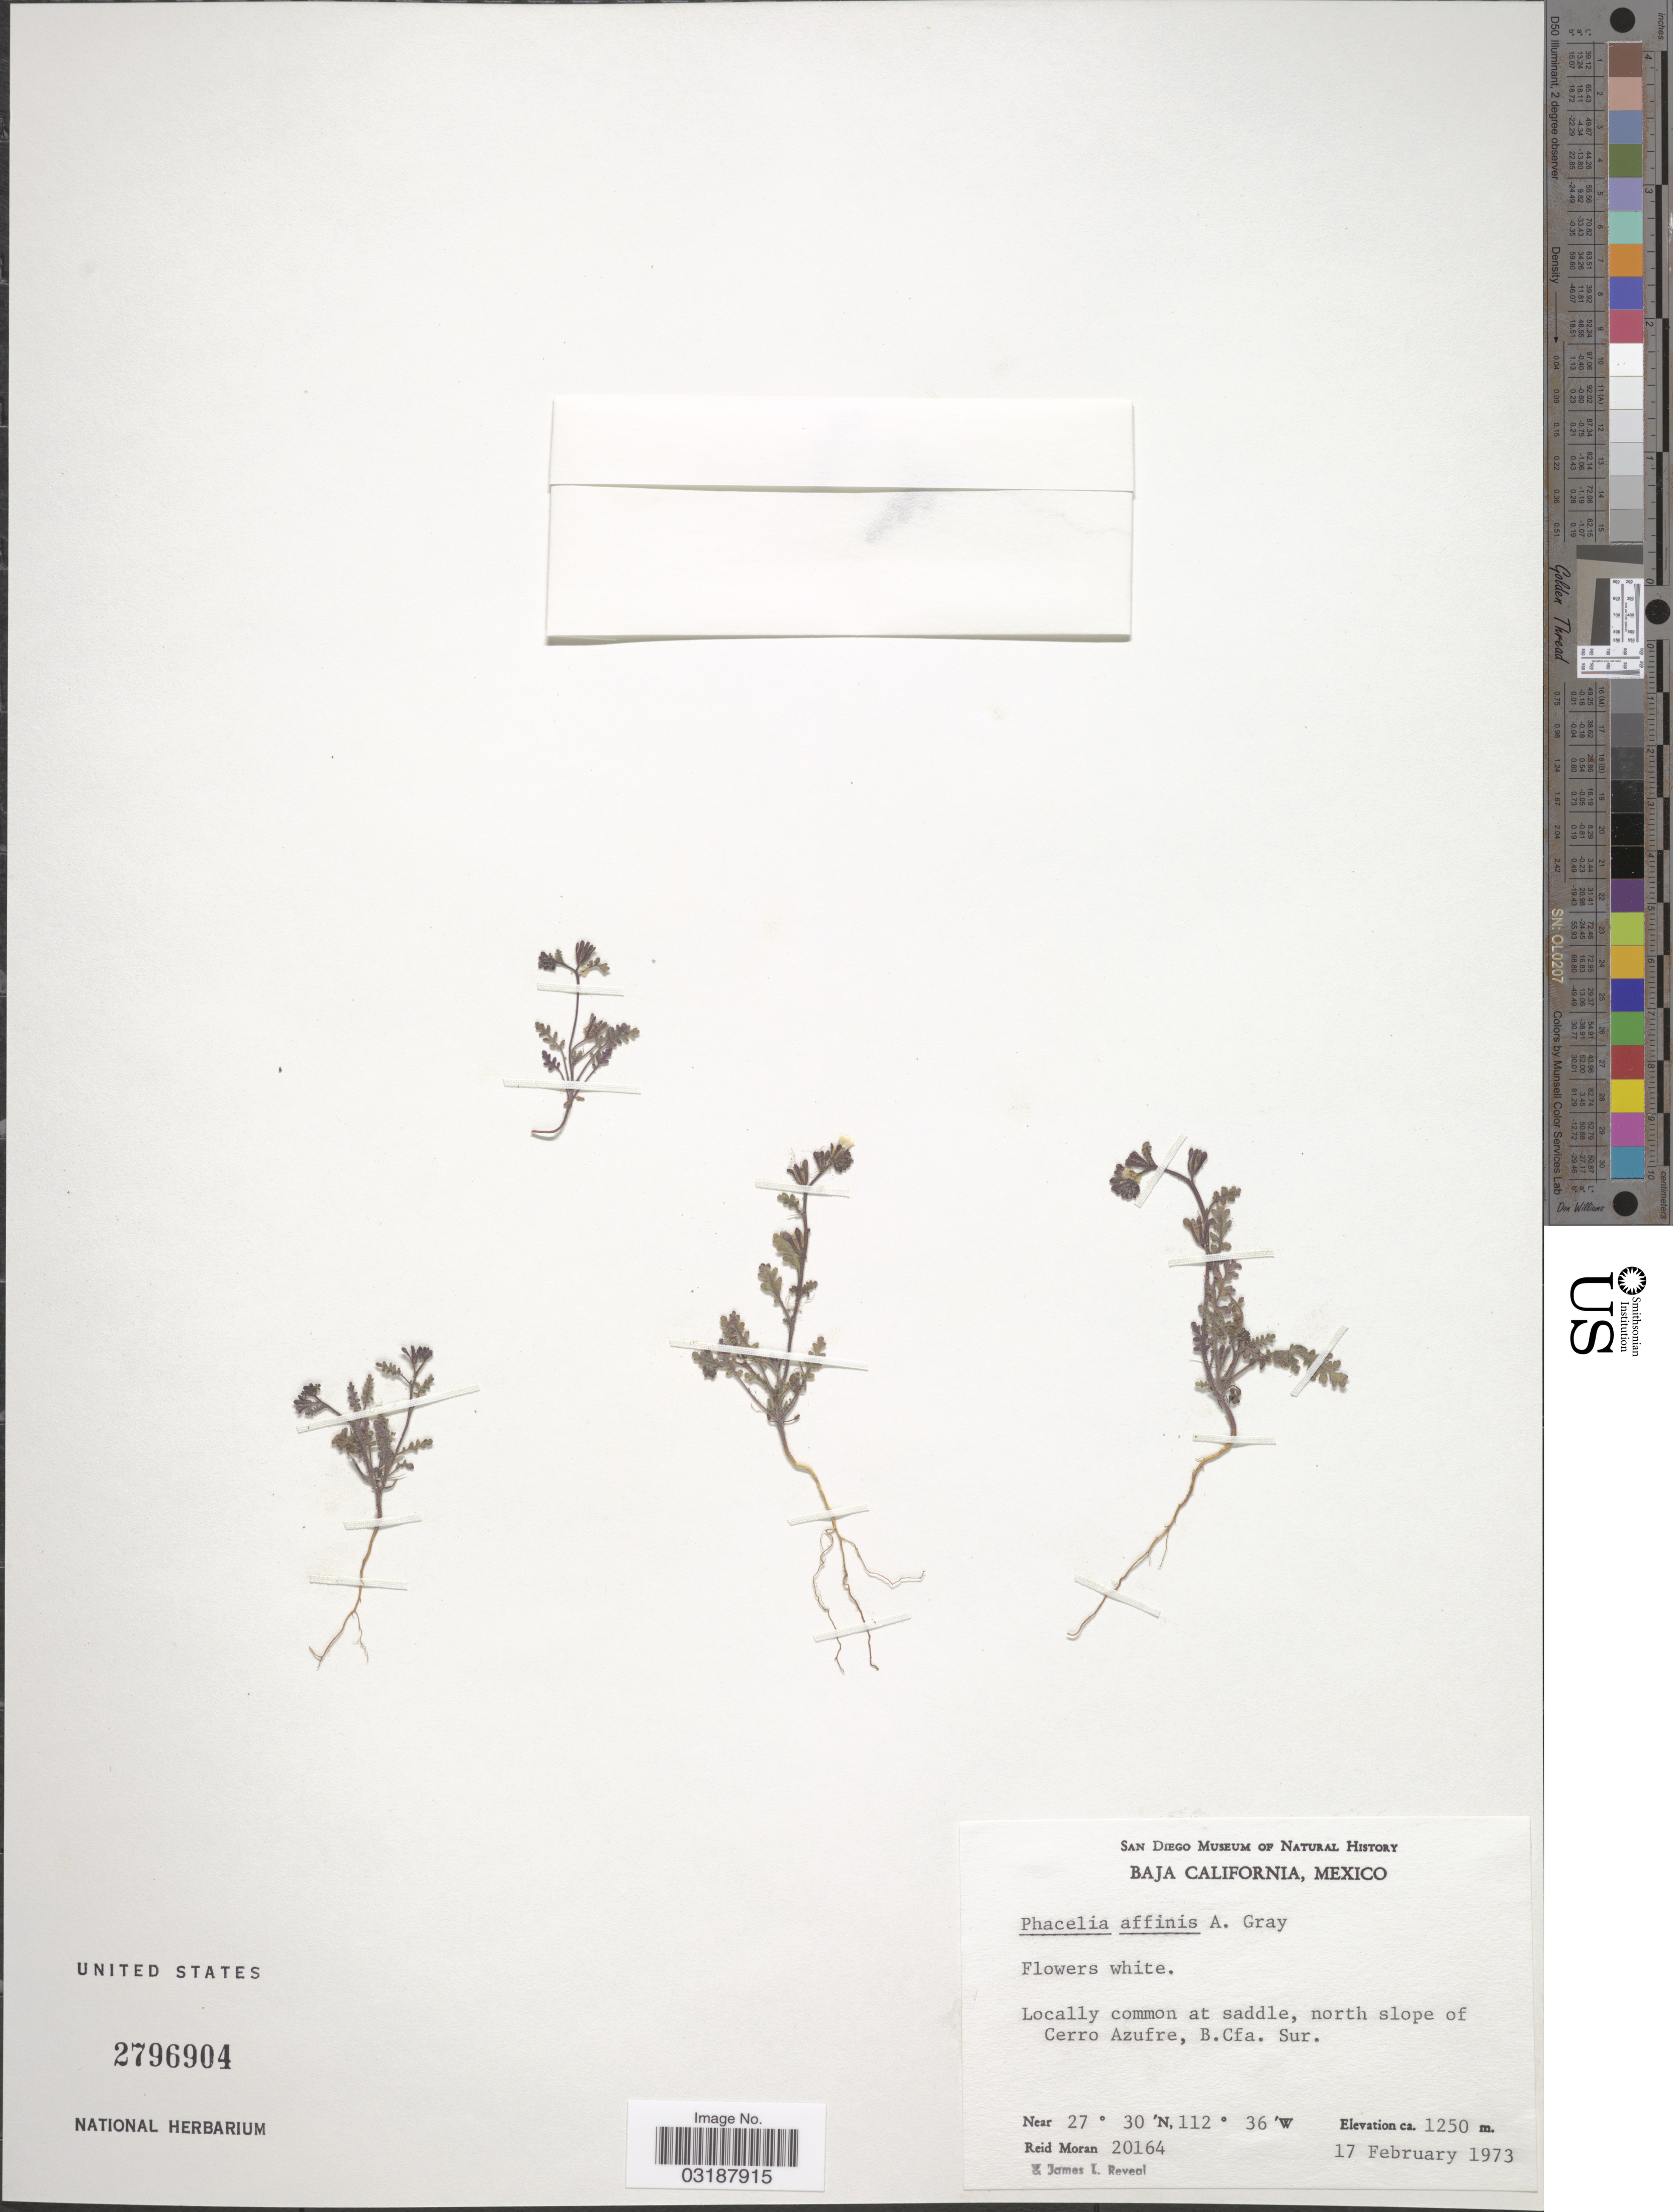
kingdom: Plantae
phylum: Tracheophyta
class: Magnoliopsida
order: Boraginales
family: Hydrophyllaceae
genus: Phacelia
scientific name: Phacelia affinis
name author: A. Gray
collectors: R. Moran & J. L. Reveal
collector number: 20164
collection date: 1973-02-17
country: Mexico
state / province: Baja California Sur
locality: Locally common at saddle, north slope of Cerro Azufre, B. Cfa, Sur.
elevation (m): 1250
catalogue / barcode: US 2796904